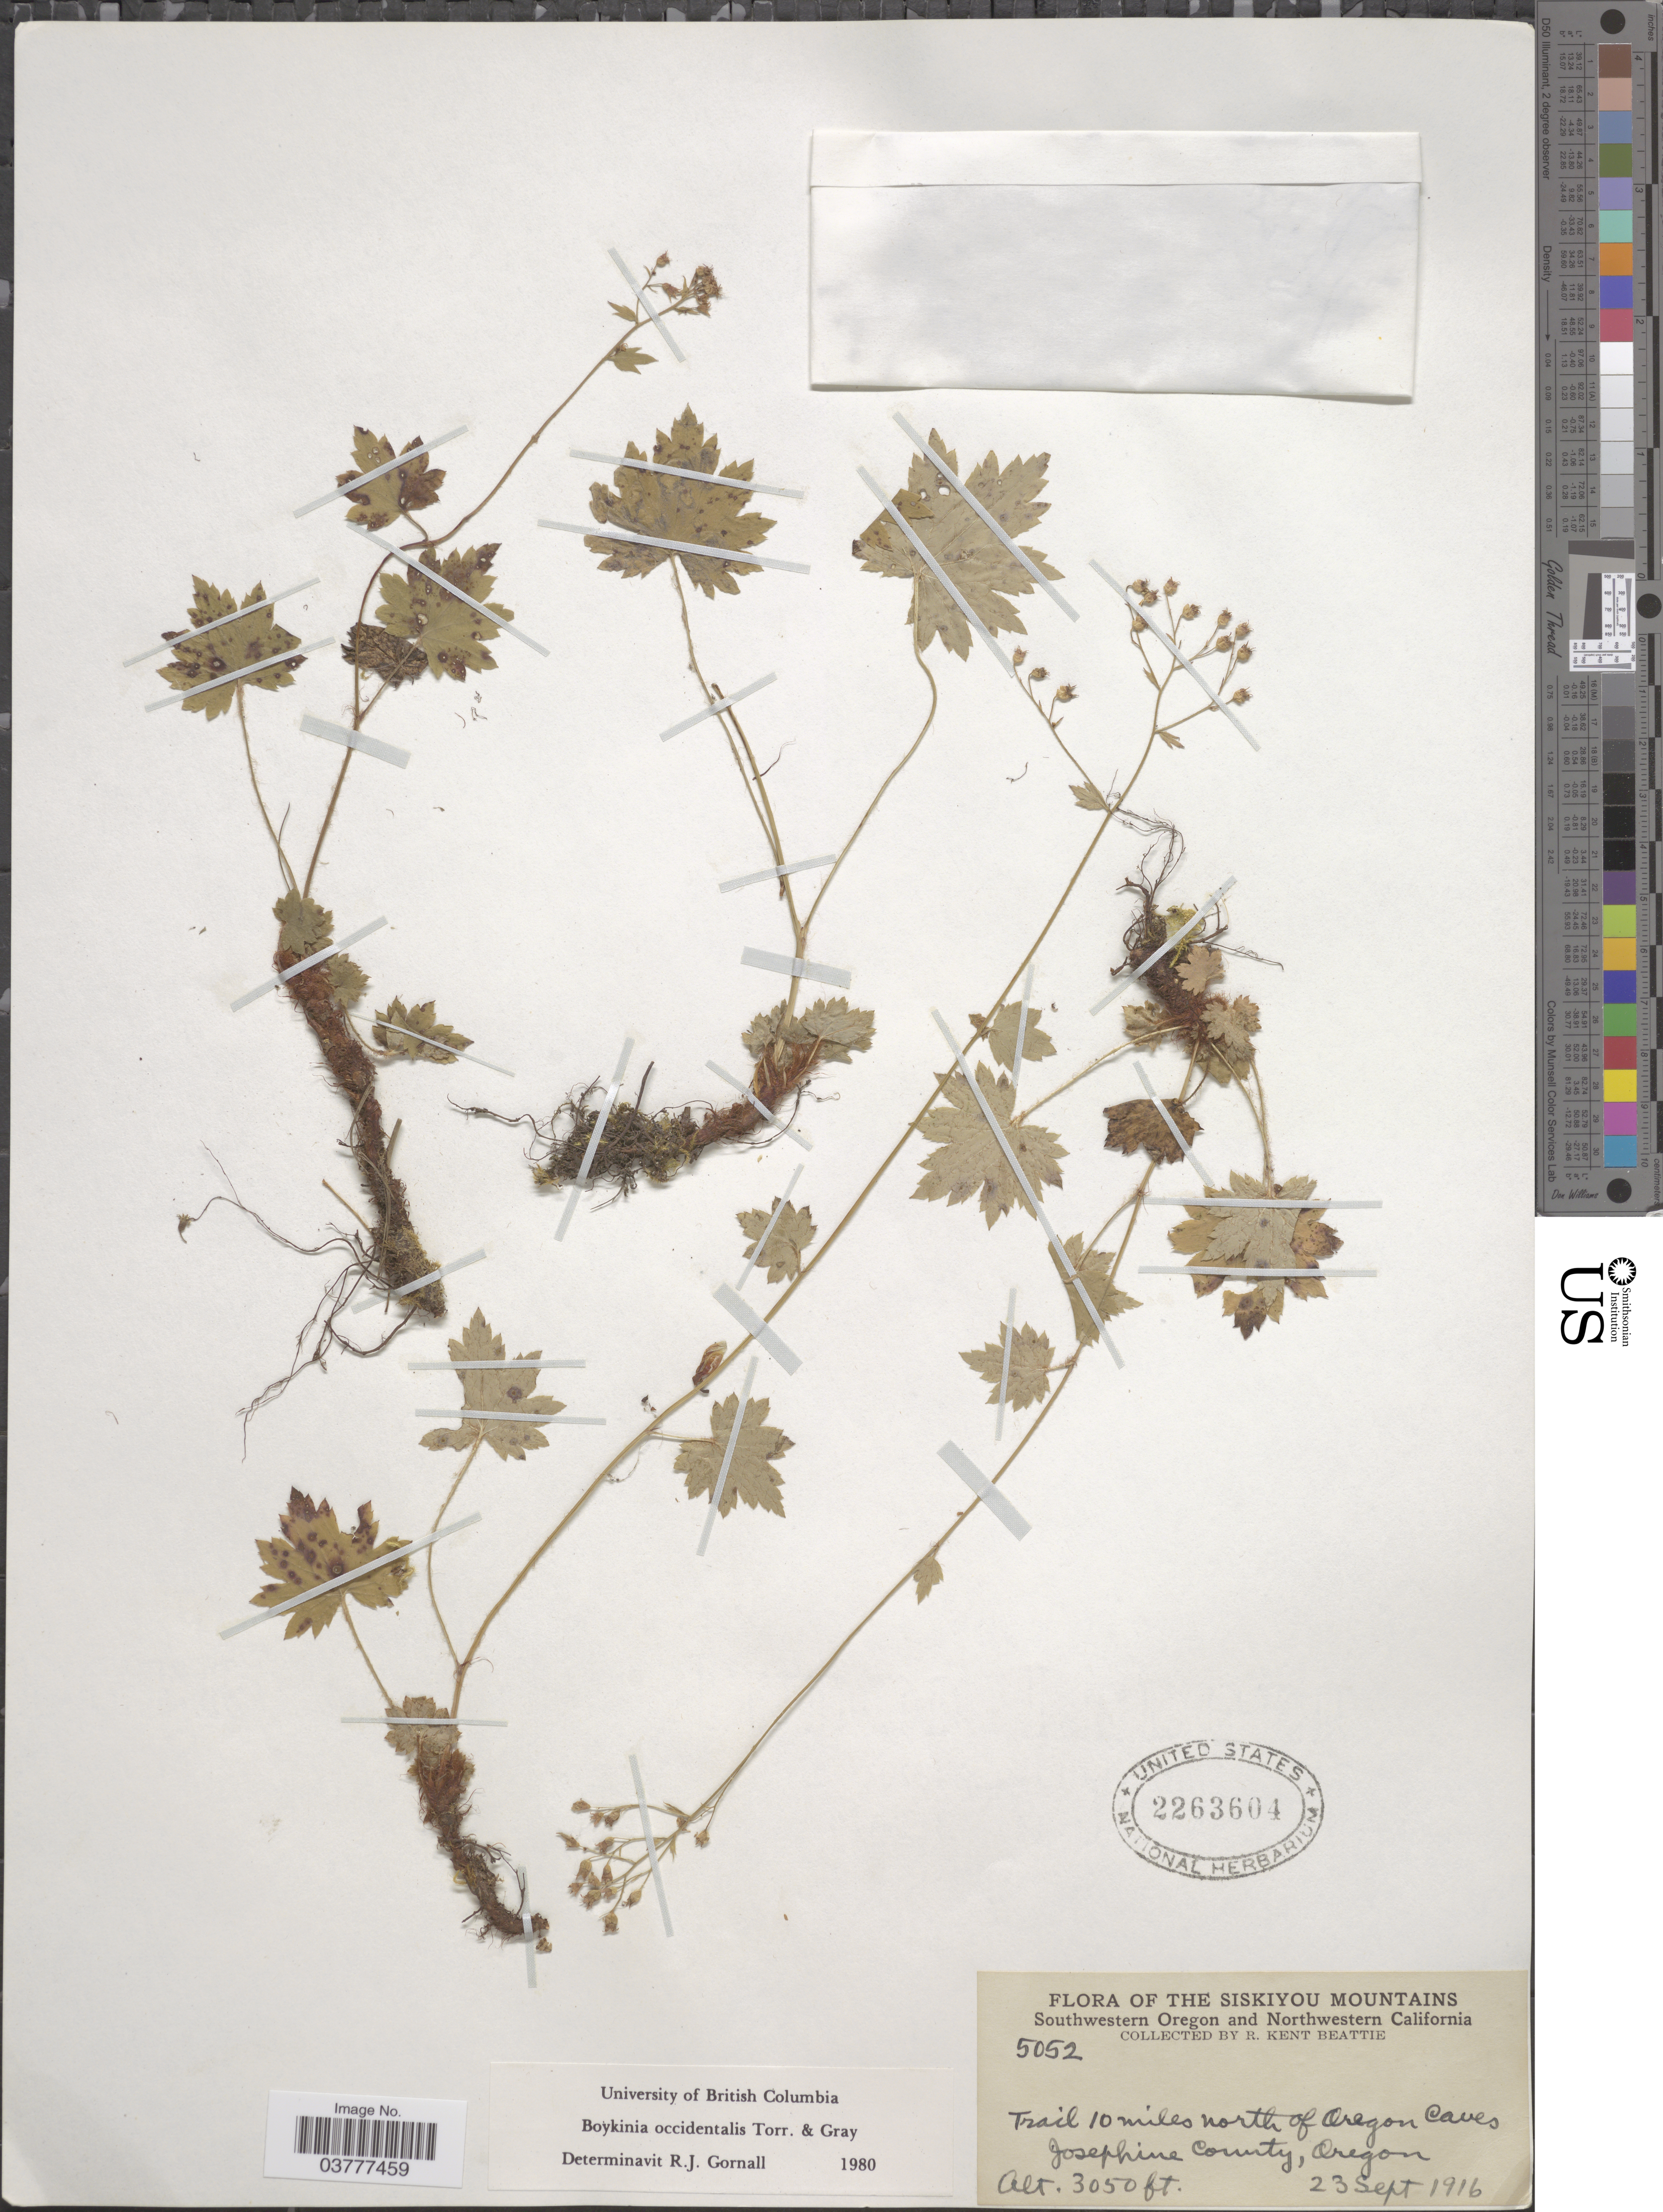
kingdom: Plantae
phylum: Tracheophyta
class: Magnoliopsida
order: Saxifragales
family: Saxifragaceae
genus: Boykinia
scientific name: Boykinia occidentalis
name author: Torr. & A. Gray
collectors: R. K. Beattie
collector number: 5052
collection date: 1916-09-23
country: United States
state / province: Oregon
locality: The Siskiyou Mountains, Southwestern Oregon. Trail 10 miles north of Oregon Caves, Josephine County.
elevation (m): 930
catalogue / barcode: US 2263604